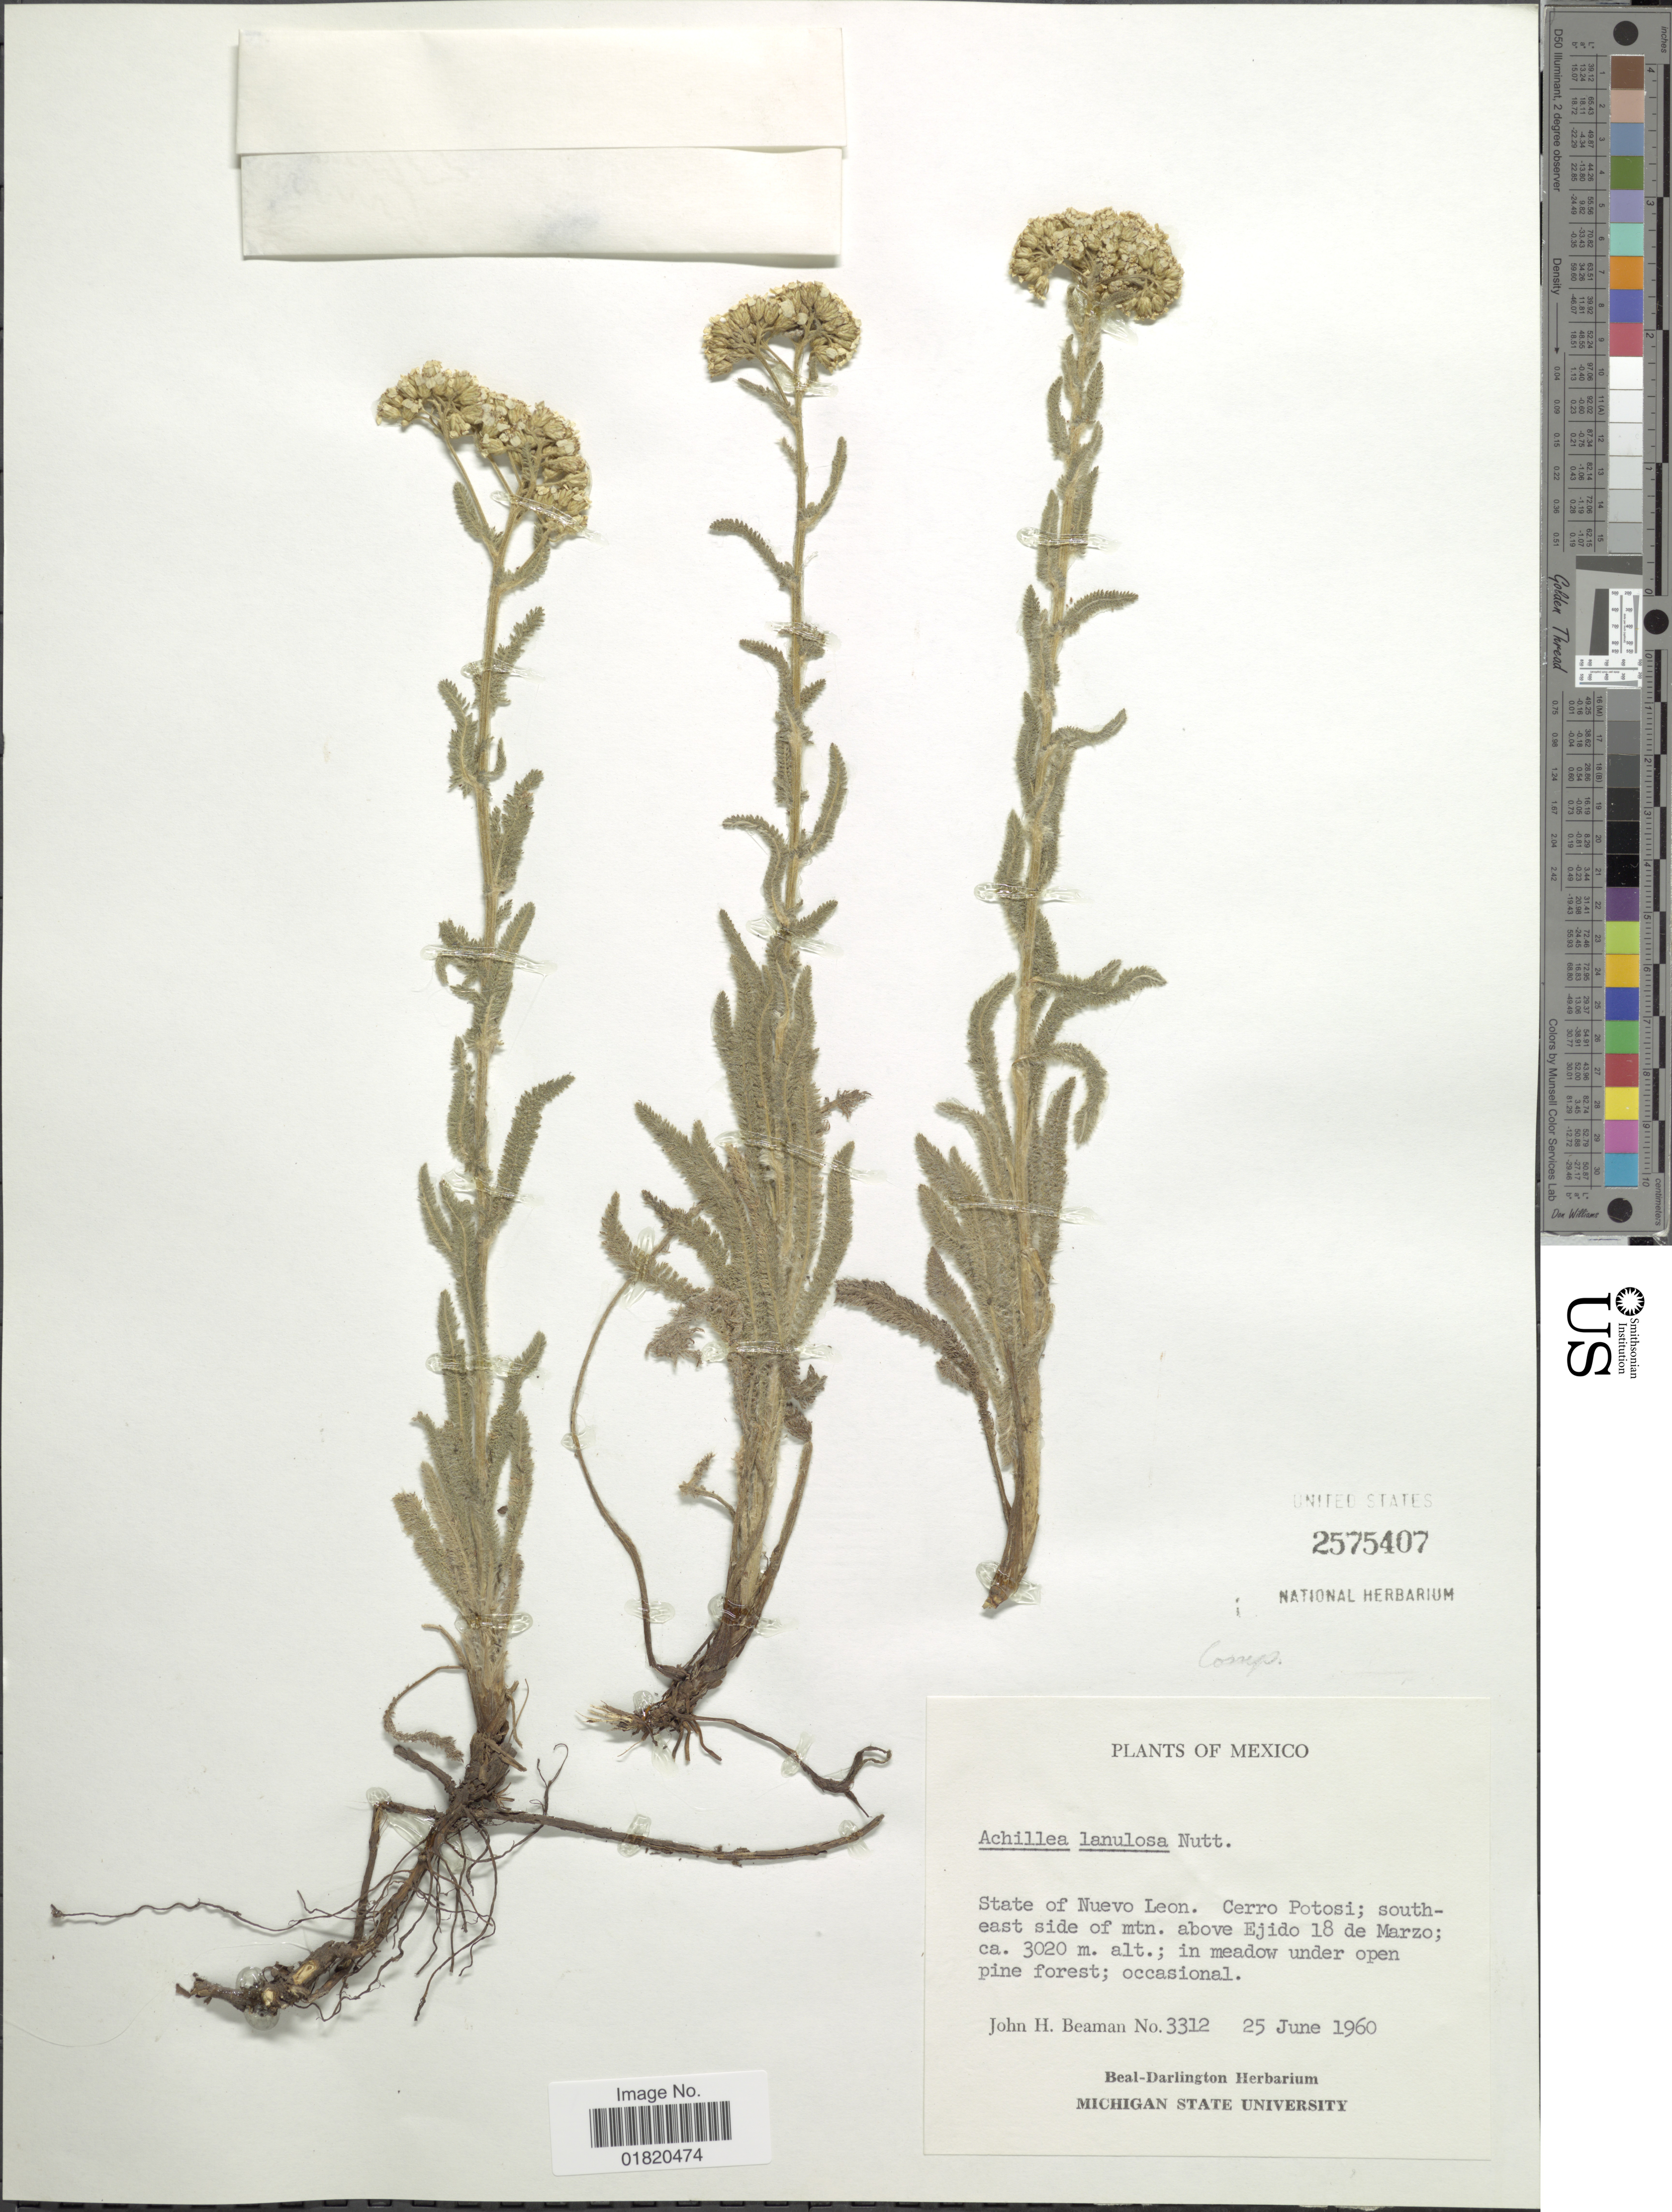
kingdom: Plantae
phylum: Tracheophyta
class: Magnoliopsida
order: Asterales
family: Asteraceae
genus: Achillea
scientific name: Achillea lanulosa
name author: Nutt.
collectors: J. H. Beaman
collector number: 3312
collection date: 1960-06-25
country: Mexico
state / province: Nuevo León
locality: Cerro Potosi; southeast side mtn. above Ejido 18 de Marzo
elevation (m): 3020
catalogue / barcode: US 2575407